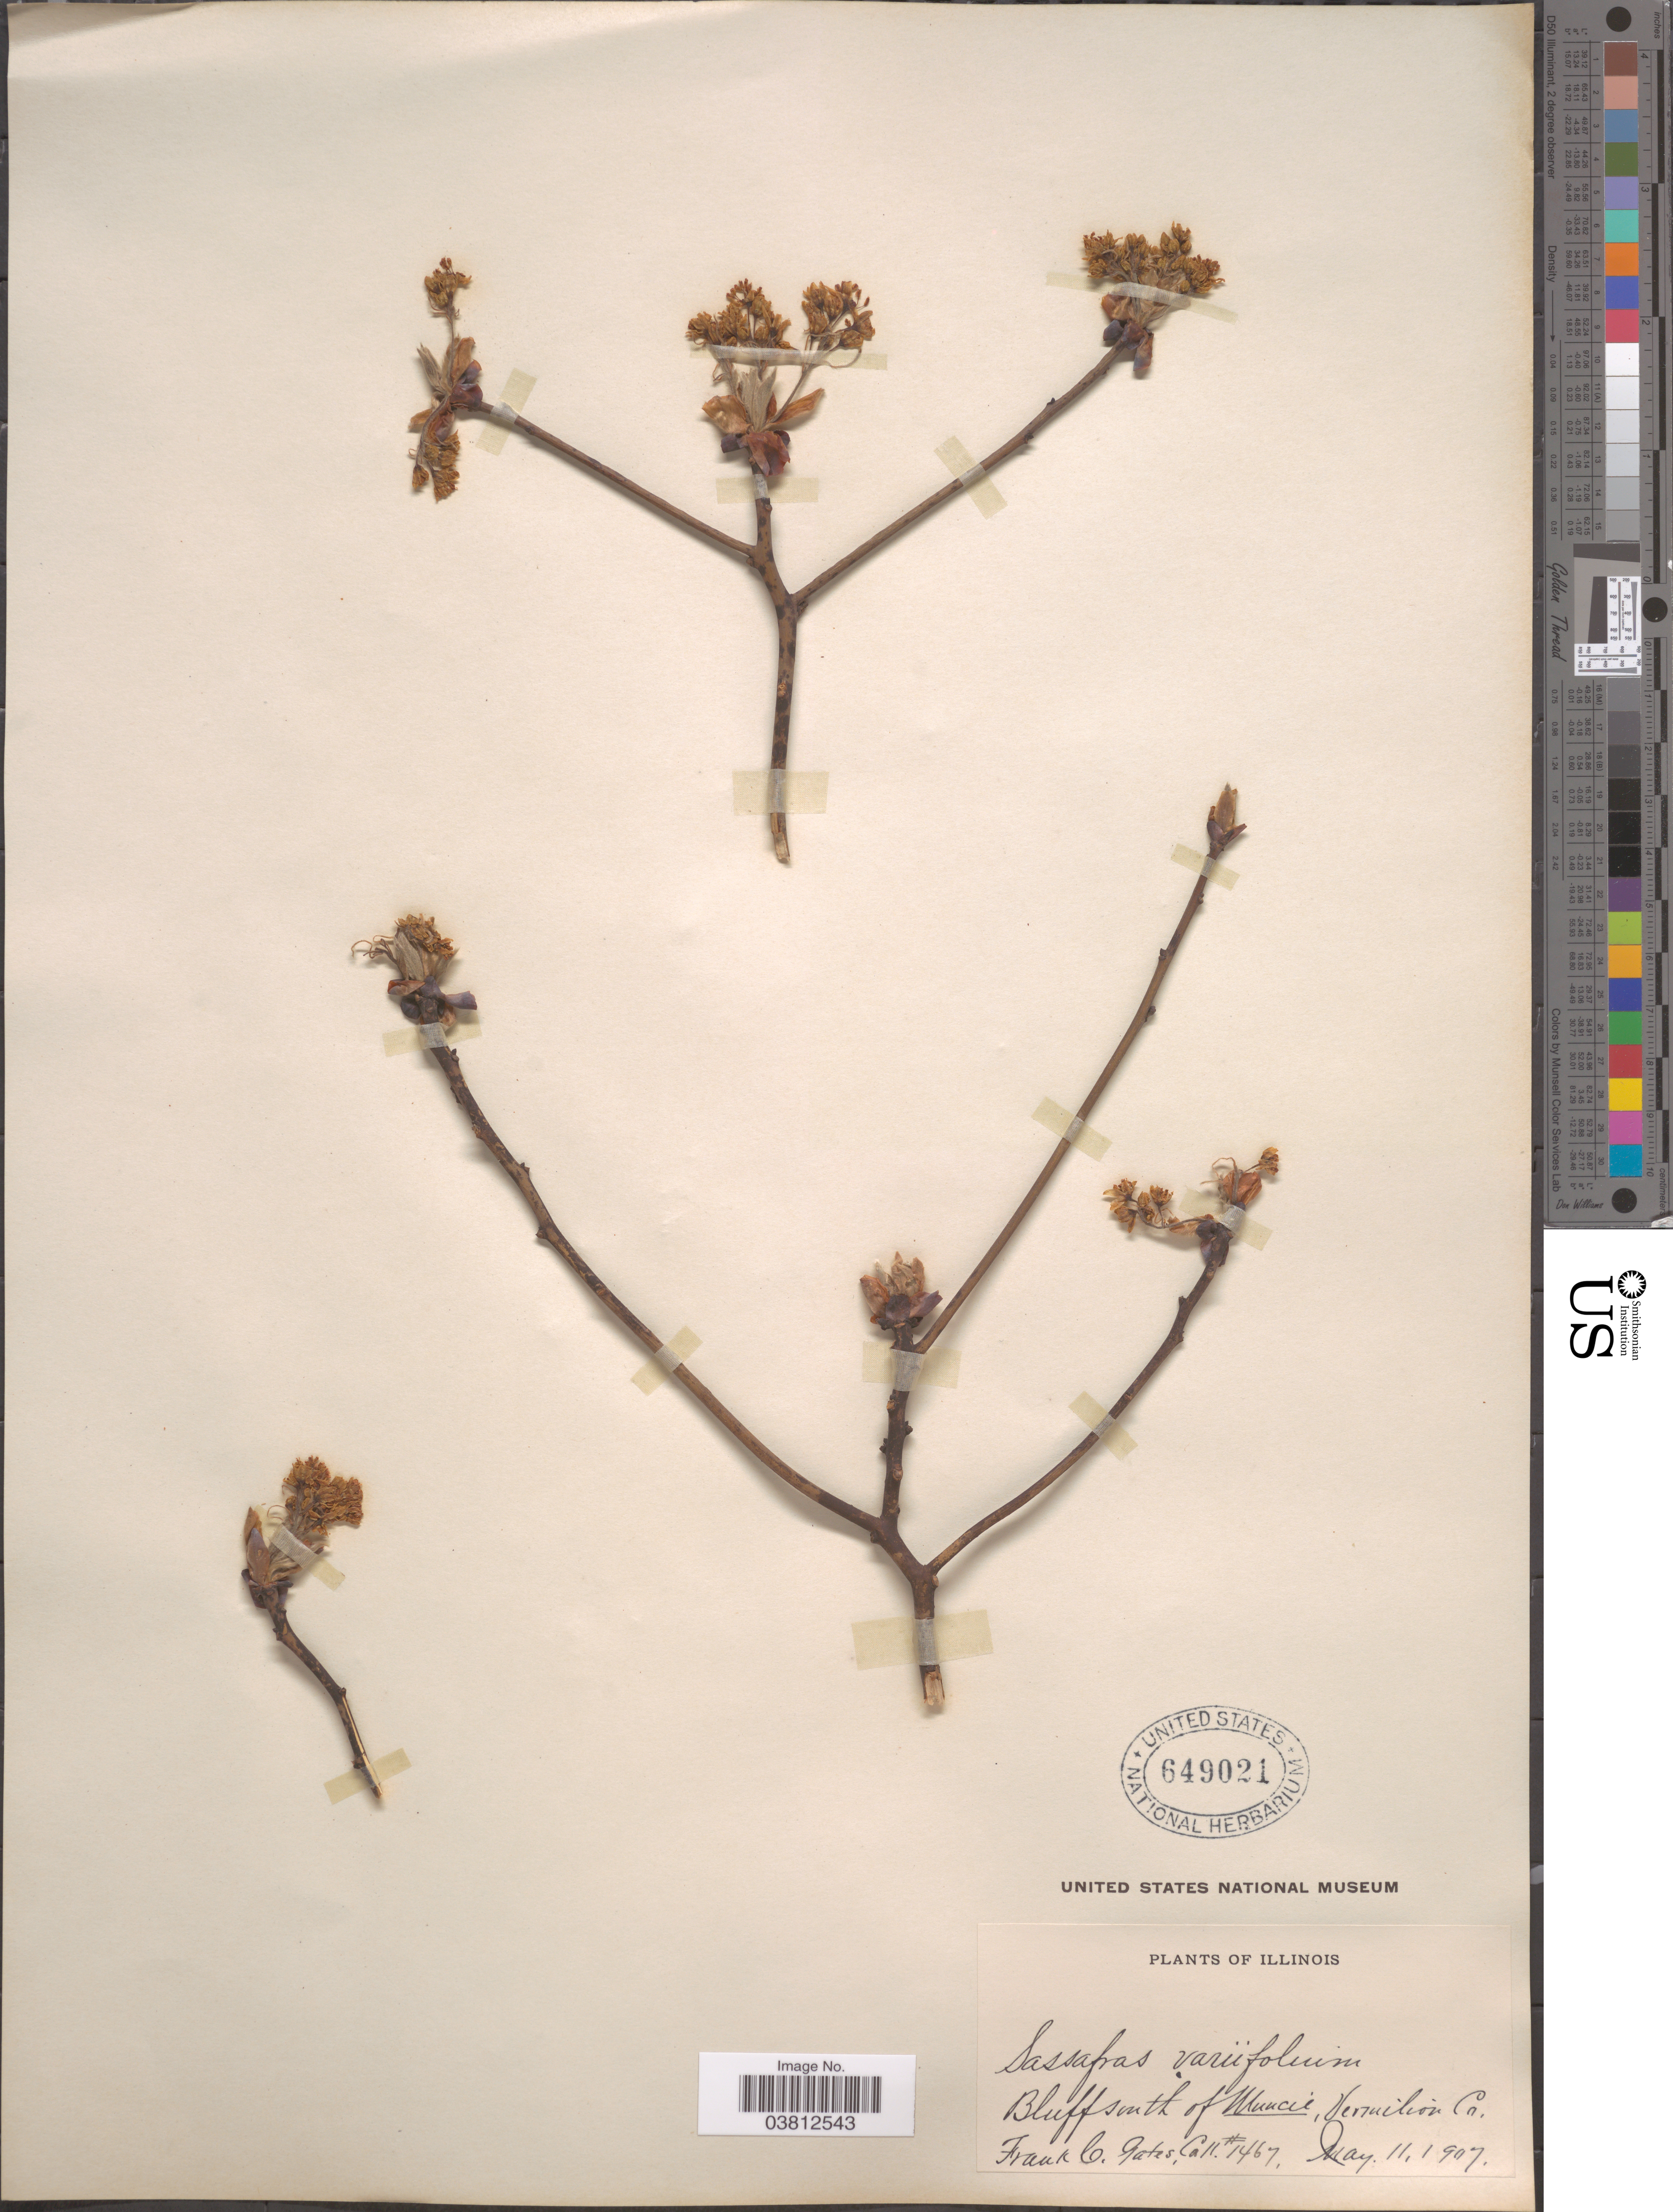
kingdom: Plantae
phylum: Tracheophyta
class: Magnoliopsida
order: Laurales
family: Lauraceae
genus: Sassafras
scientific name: Sassafras albidum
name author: (Nutt.) Nees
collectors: F. C. Gates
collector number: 1467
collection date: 1907-05-11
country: United States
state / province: Illinois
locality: Bluffsouth of Muncie, Vermilion Co.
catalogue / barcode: US 649021